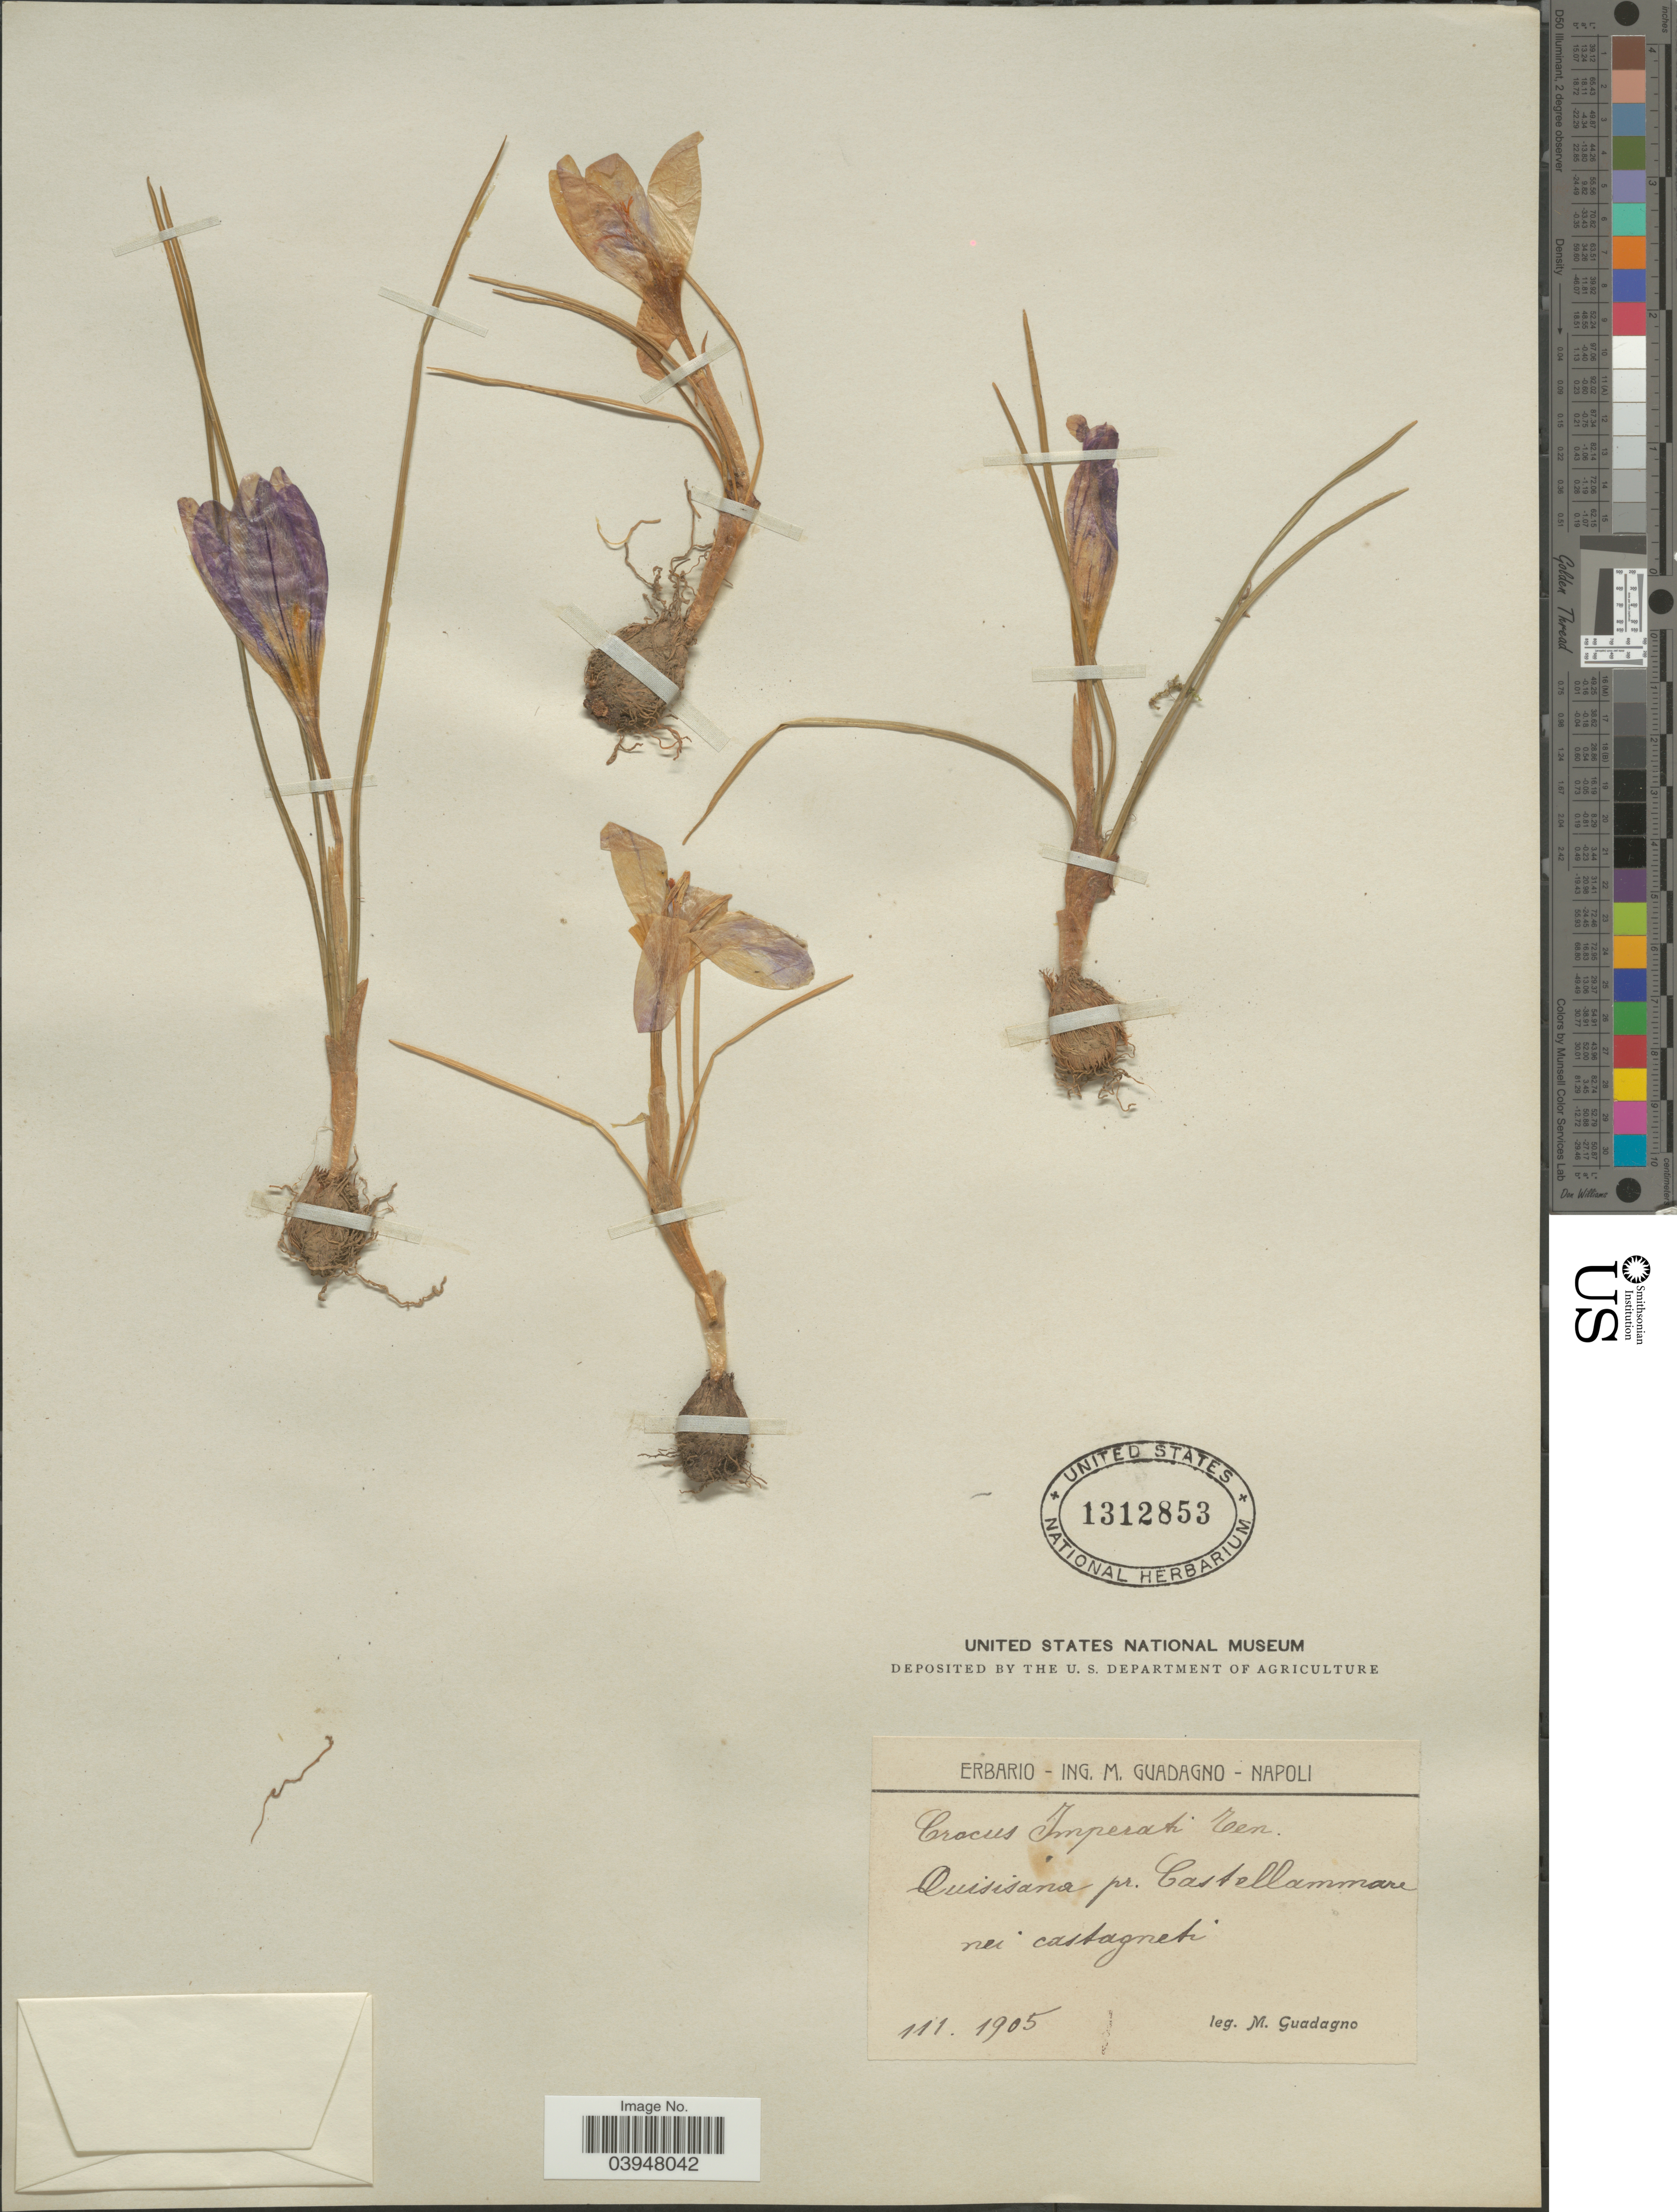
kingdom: Plantae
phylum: Tracheophyta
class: Liliopsida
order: Asparagales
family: Iridaceae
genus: Crocus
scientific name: Crocus imperati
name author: Ten.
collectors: M. Guadagno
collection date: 1905-03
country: Italy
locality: Napoli. Quisisana pr. Castellammare nei castagneti.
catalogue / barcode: US 1312853